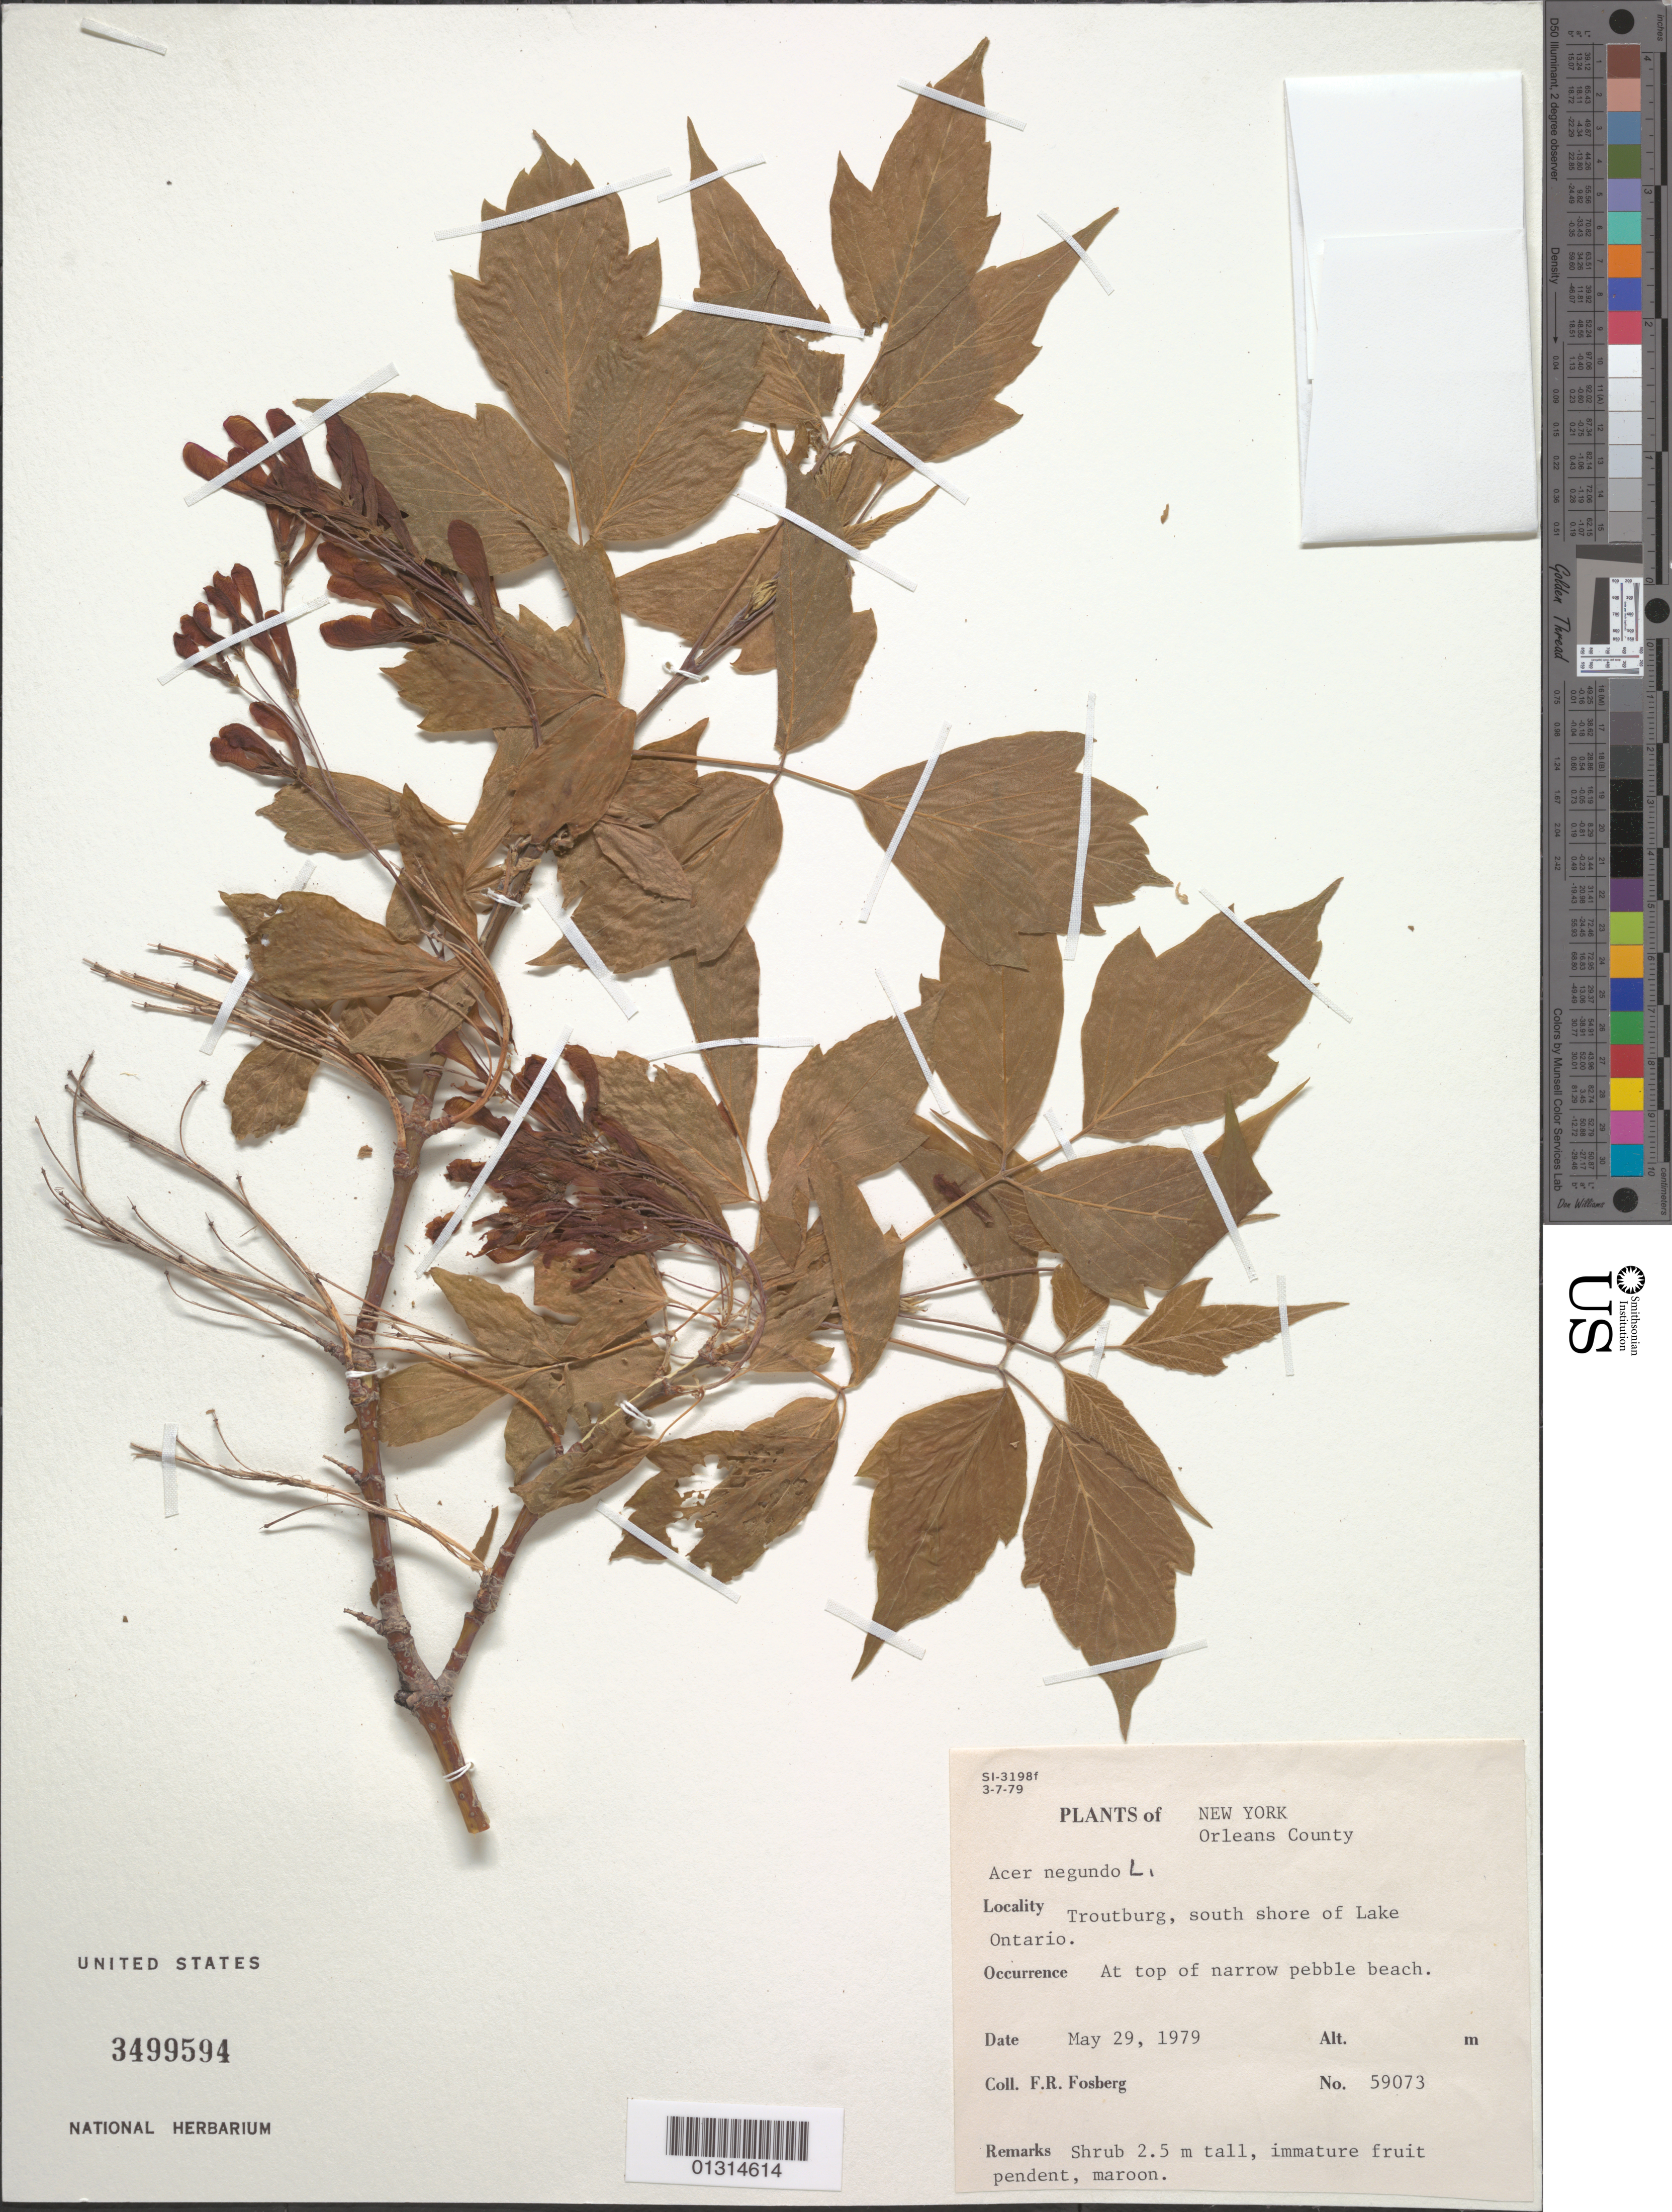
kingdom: Plantae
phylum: Tracheophyta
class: Magnoliopsida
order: Sapindales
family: Sapindaceae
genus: Acer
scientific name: Acer negundo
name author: L.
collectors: F. R. Fosberg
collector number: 59073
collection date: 1979-05-29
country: United States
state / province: New York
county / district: Orleans County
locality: Orleans County, Troutburg, S shore of Lake Ontario.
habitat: At top of narrow pebble beach.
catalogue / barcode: US 3499594